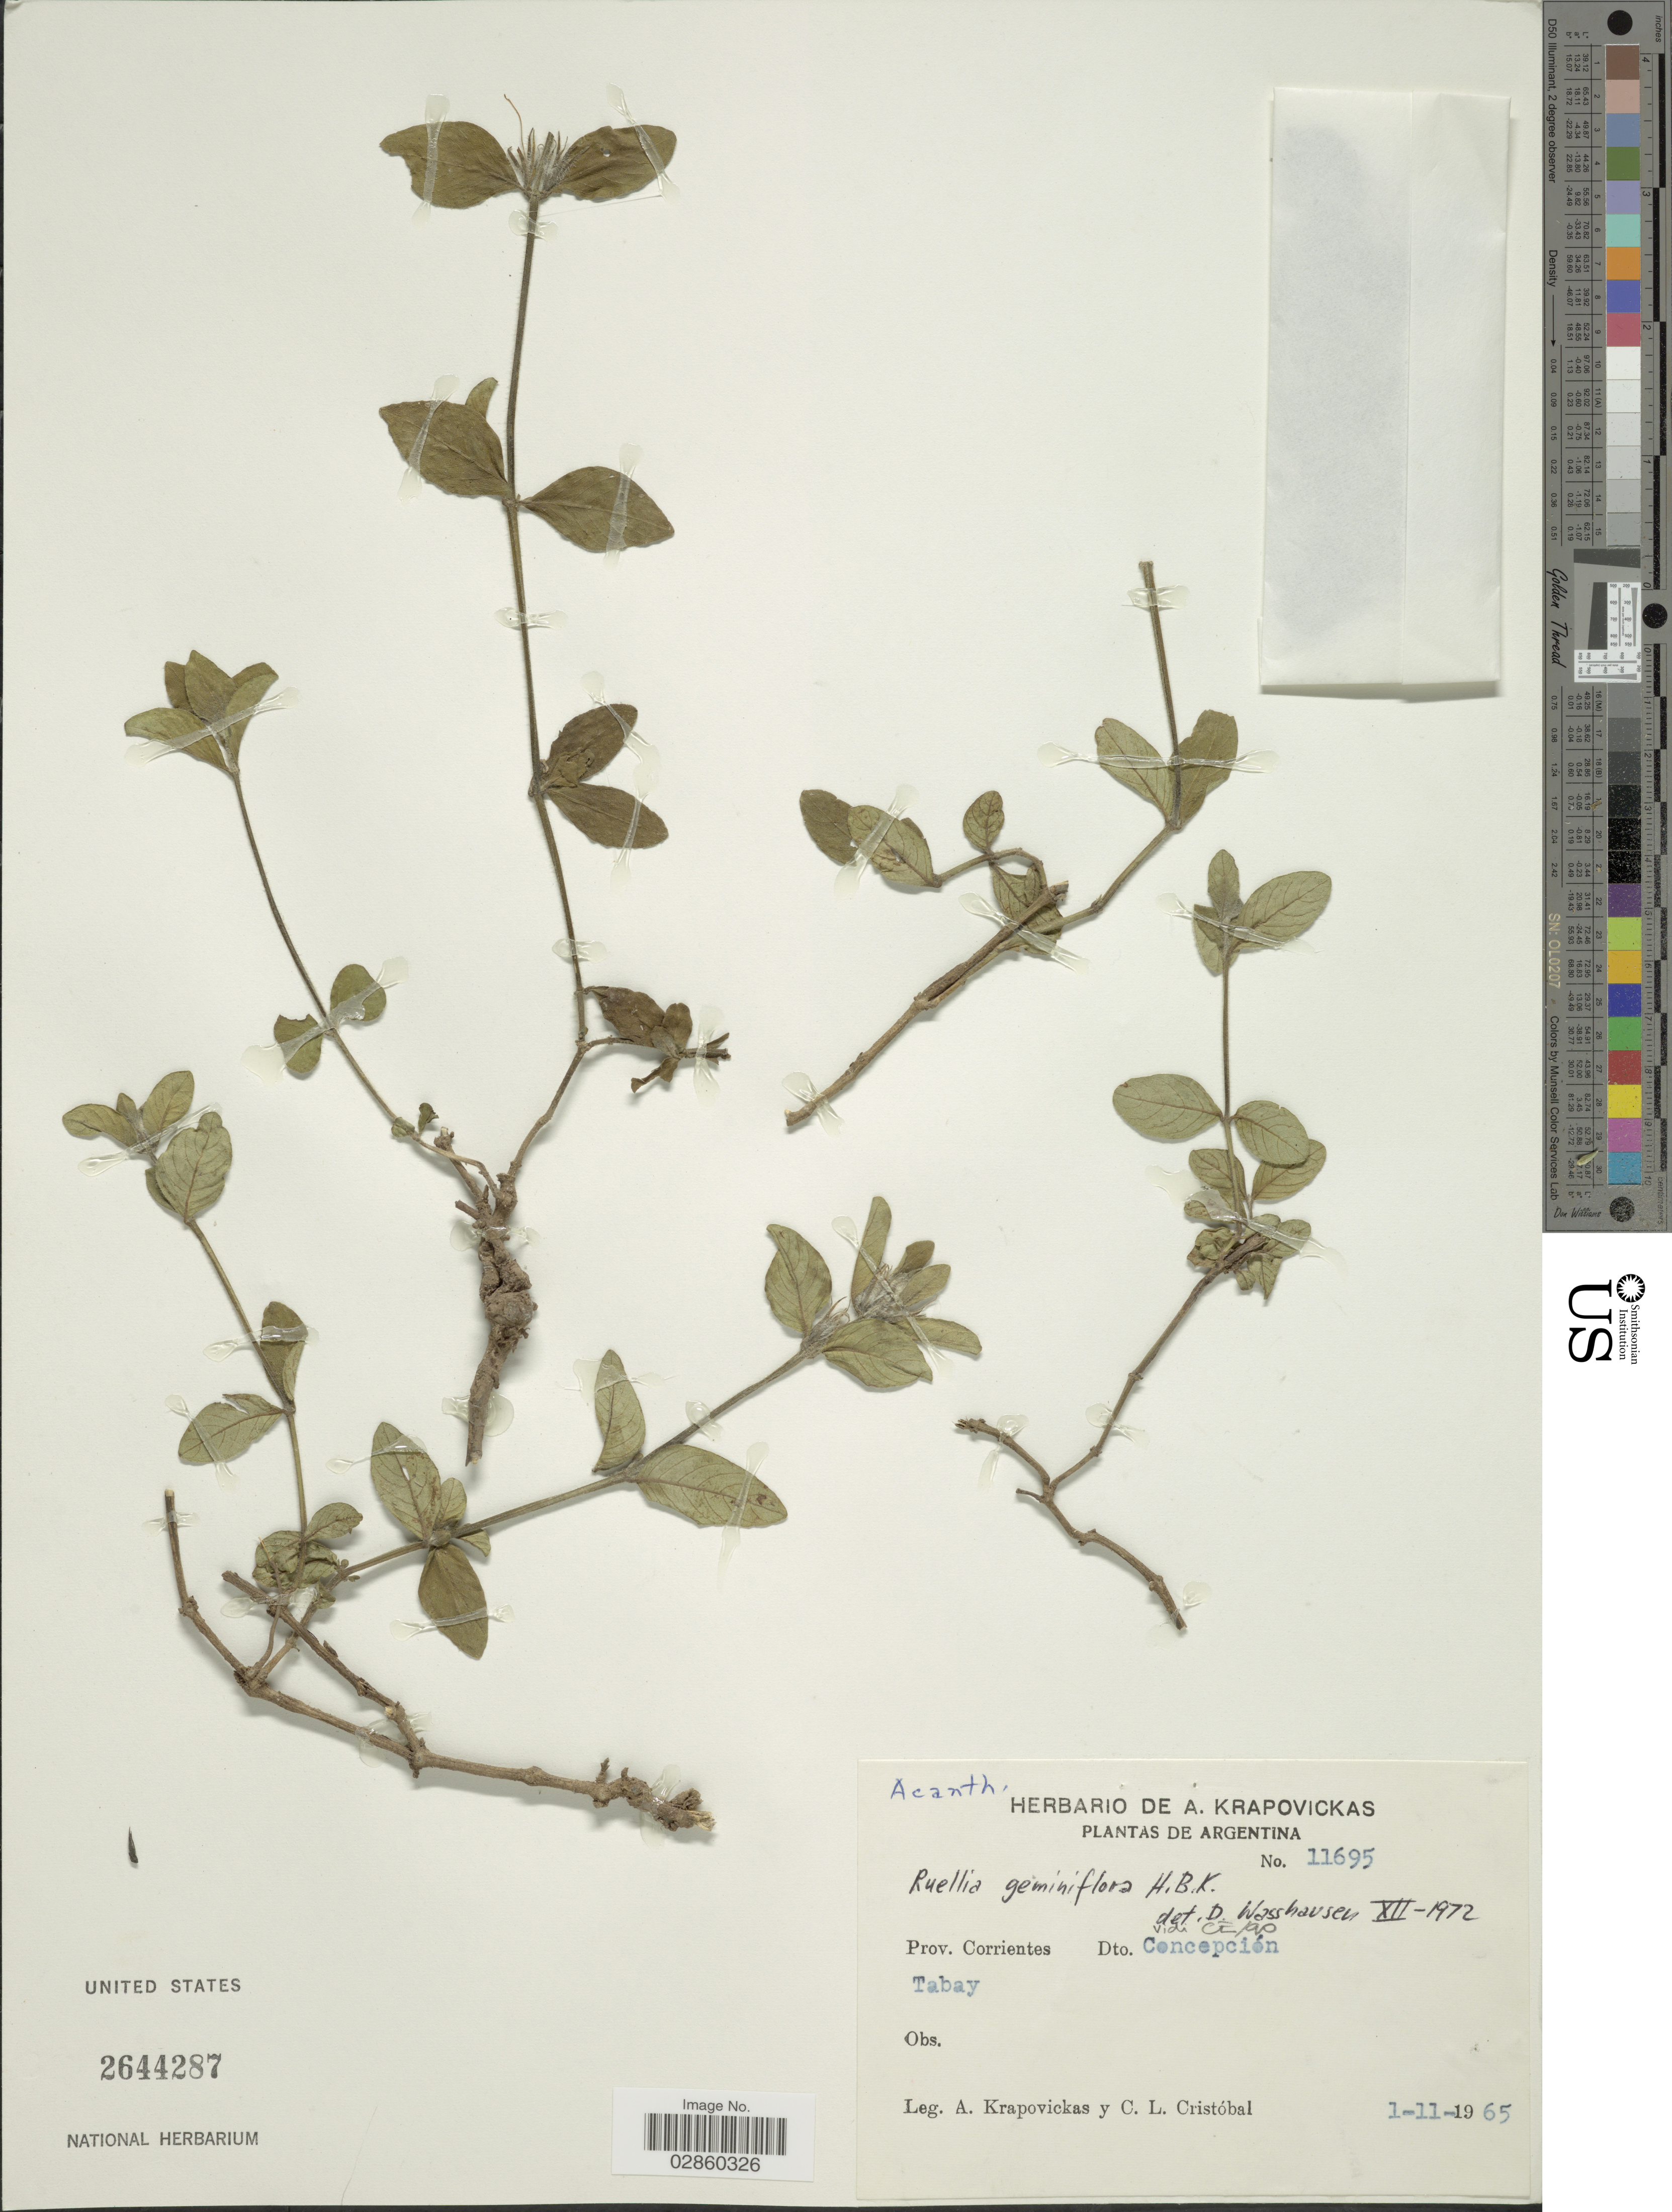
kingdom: Plantae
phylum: Tracheophyta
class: Magnoliopsida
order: Lamiales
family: Acanthaceae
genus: Ruellia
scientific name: Ruellia geminiflora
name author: Kunth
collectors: A. Krapovickas & C. L. Cristóbal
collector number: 11695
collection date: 1965-11-01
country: Argentina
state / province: Corrientes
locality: Dto. Concepción, Tabay.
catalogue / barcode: US 2644287